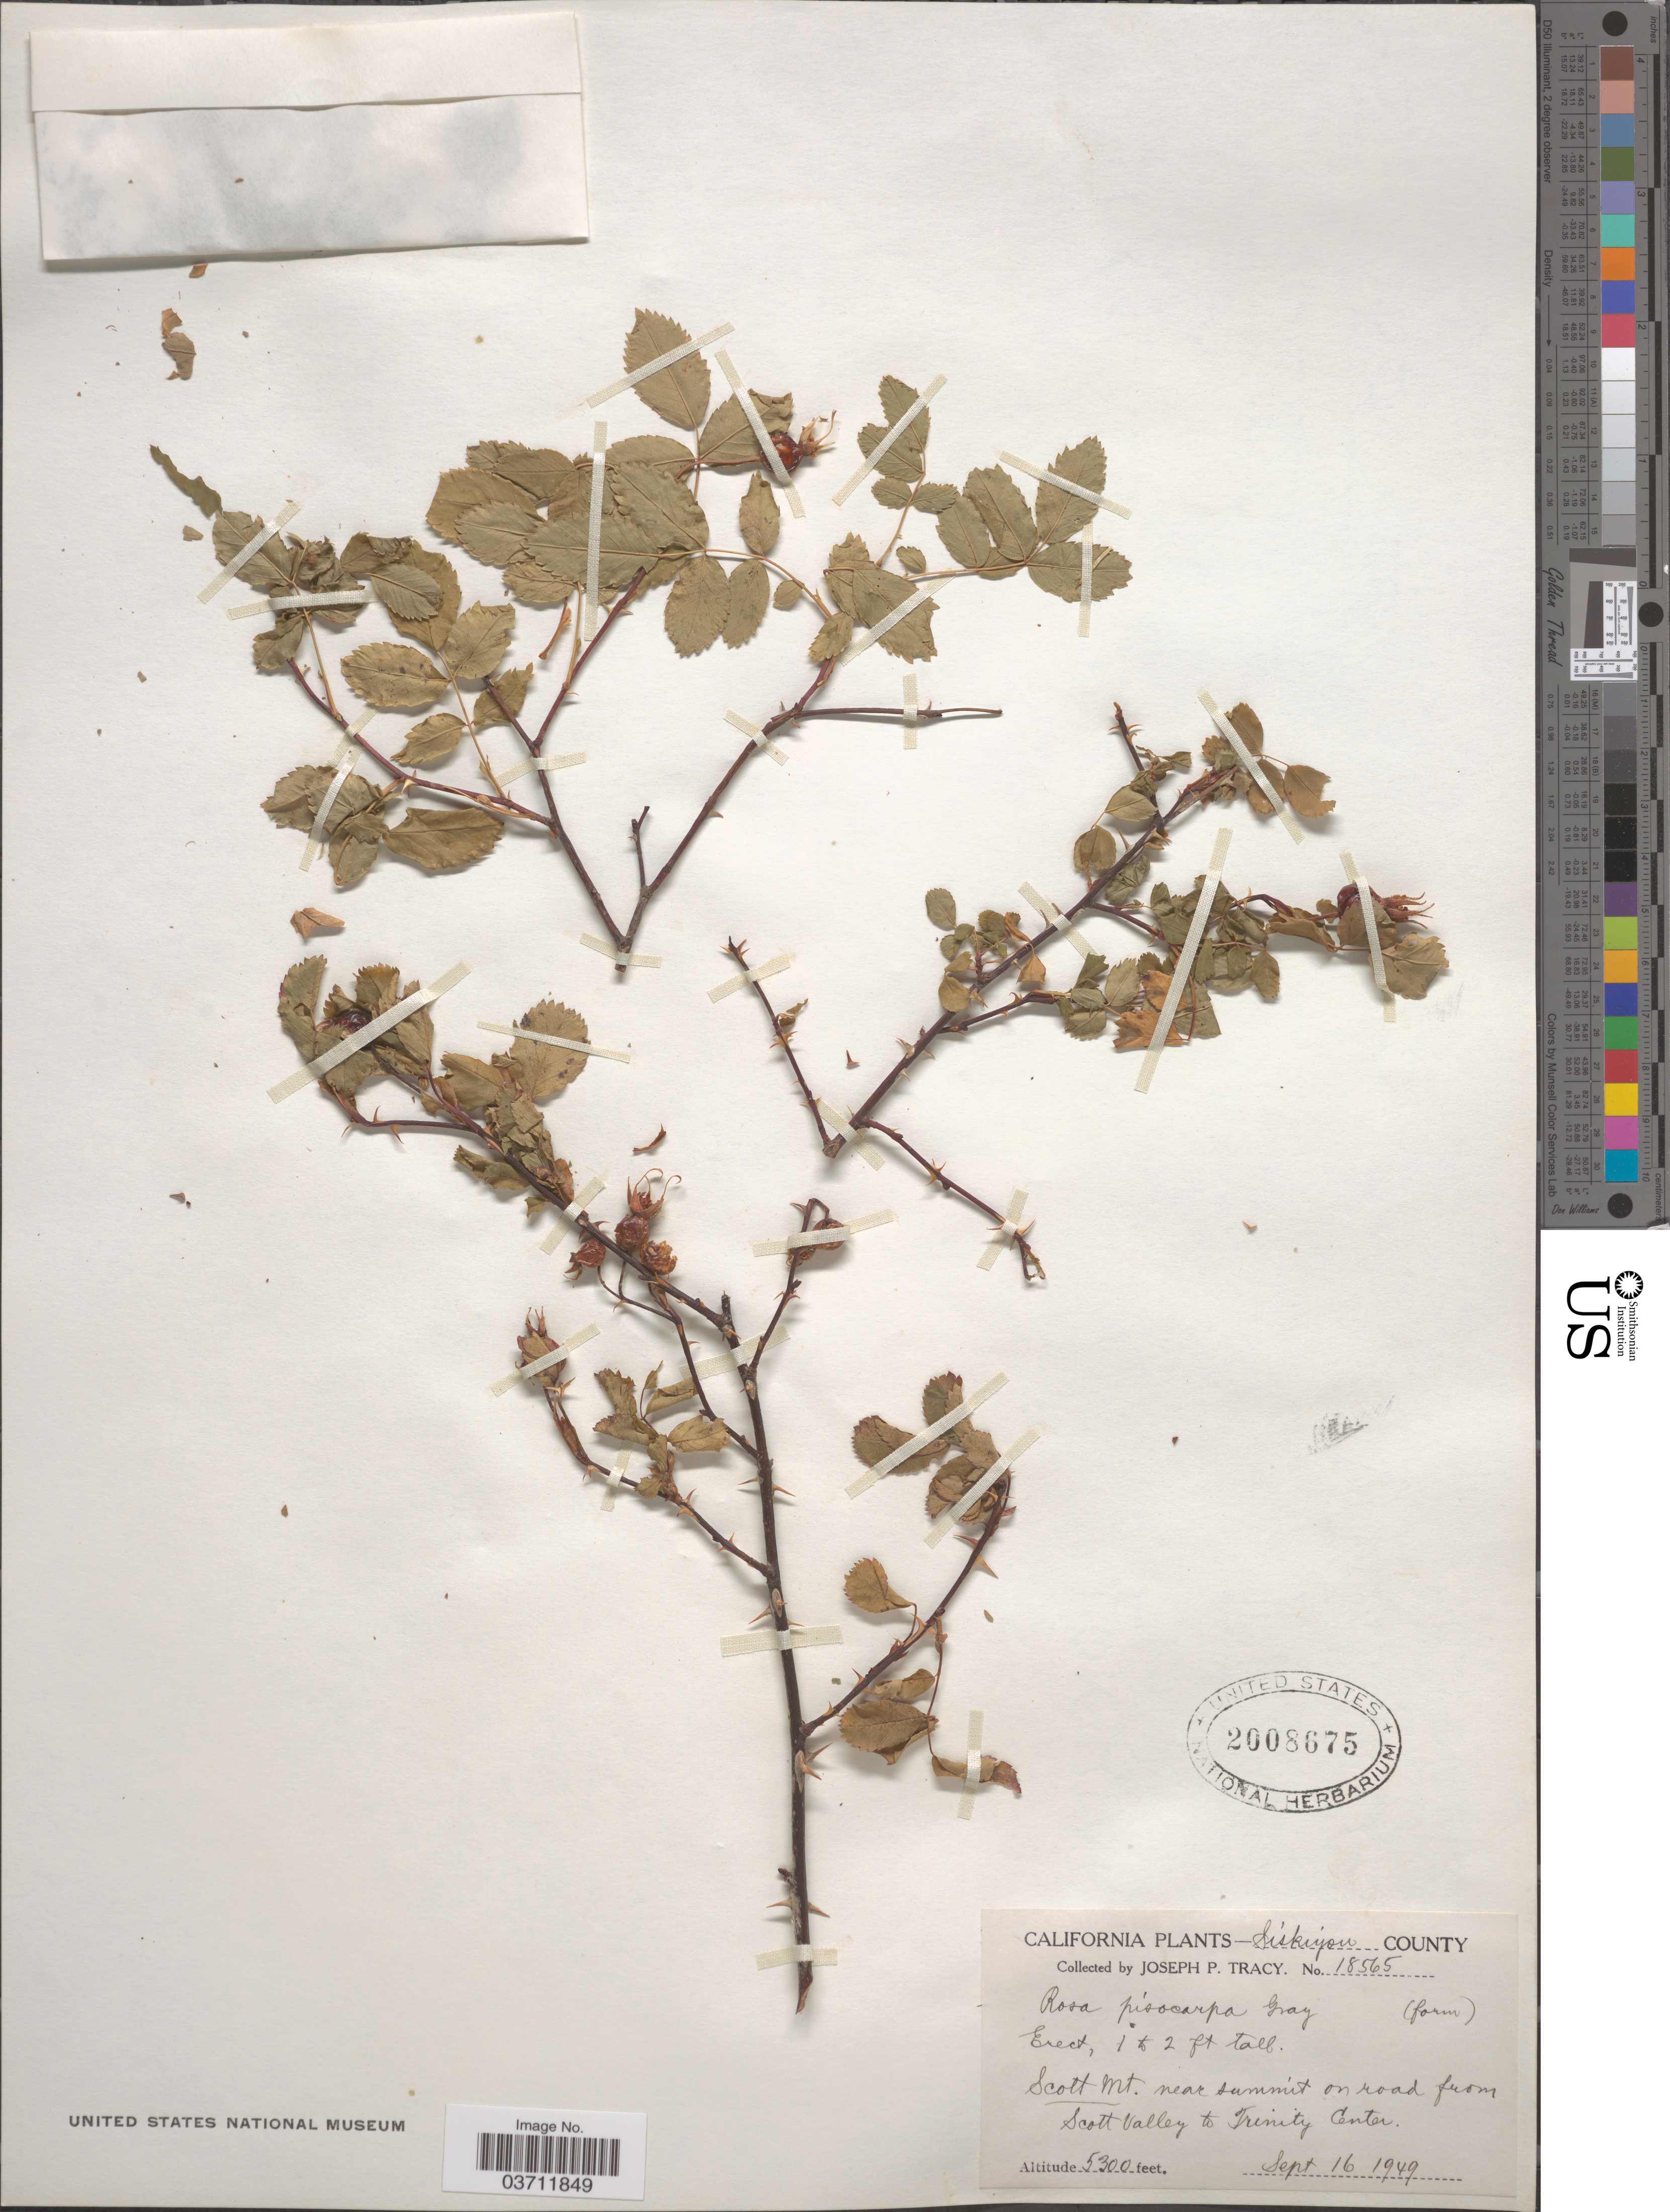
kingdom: Plantae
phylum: Tracheophyta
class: Magnoliopsida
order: Rosales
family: Rosaceae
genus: Rosa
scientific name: Rosa pisocarpa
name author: A. Gray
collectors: J. Tracy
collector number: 18565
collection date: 1949-09-16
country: United States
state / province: California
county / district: Siskiyou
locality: Siskiyou County. Scott Mt. near summit on road from Scott Valley to Trinity Center.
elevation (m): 1615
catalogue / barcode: US 2008675